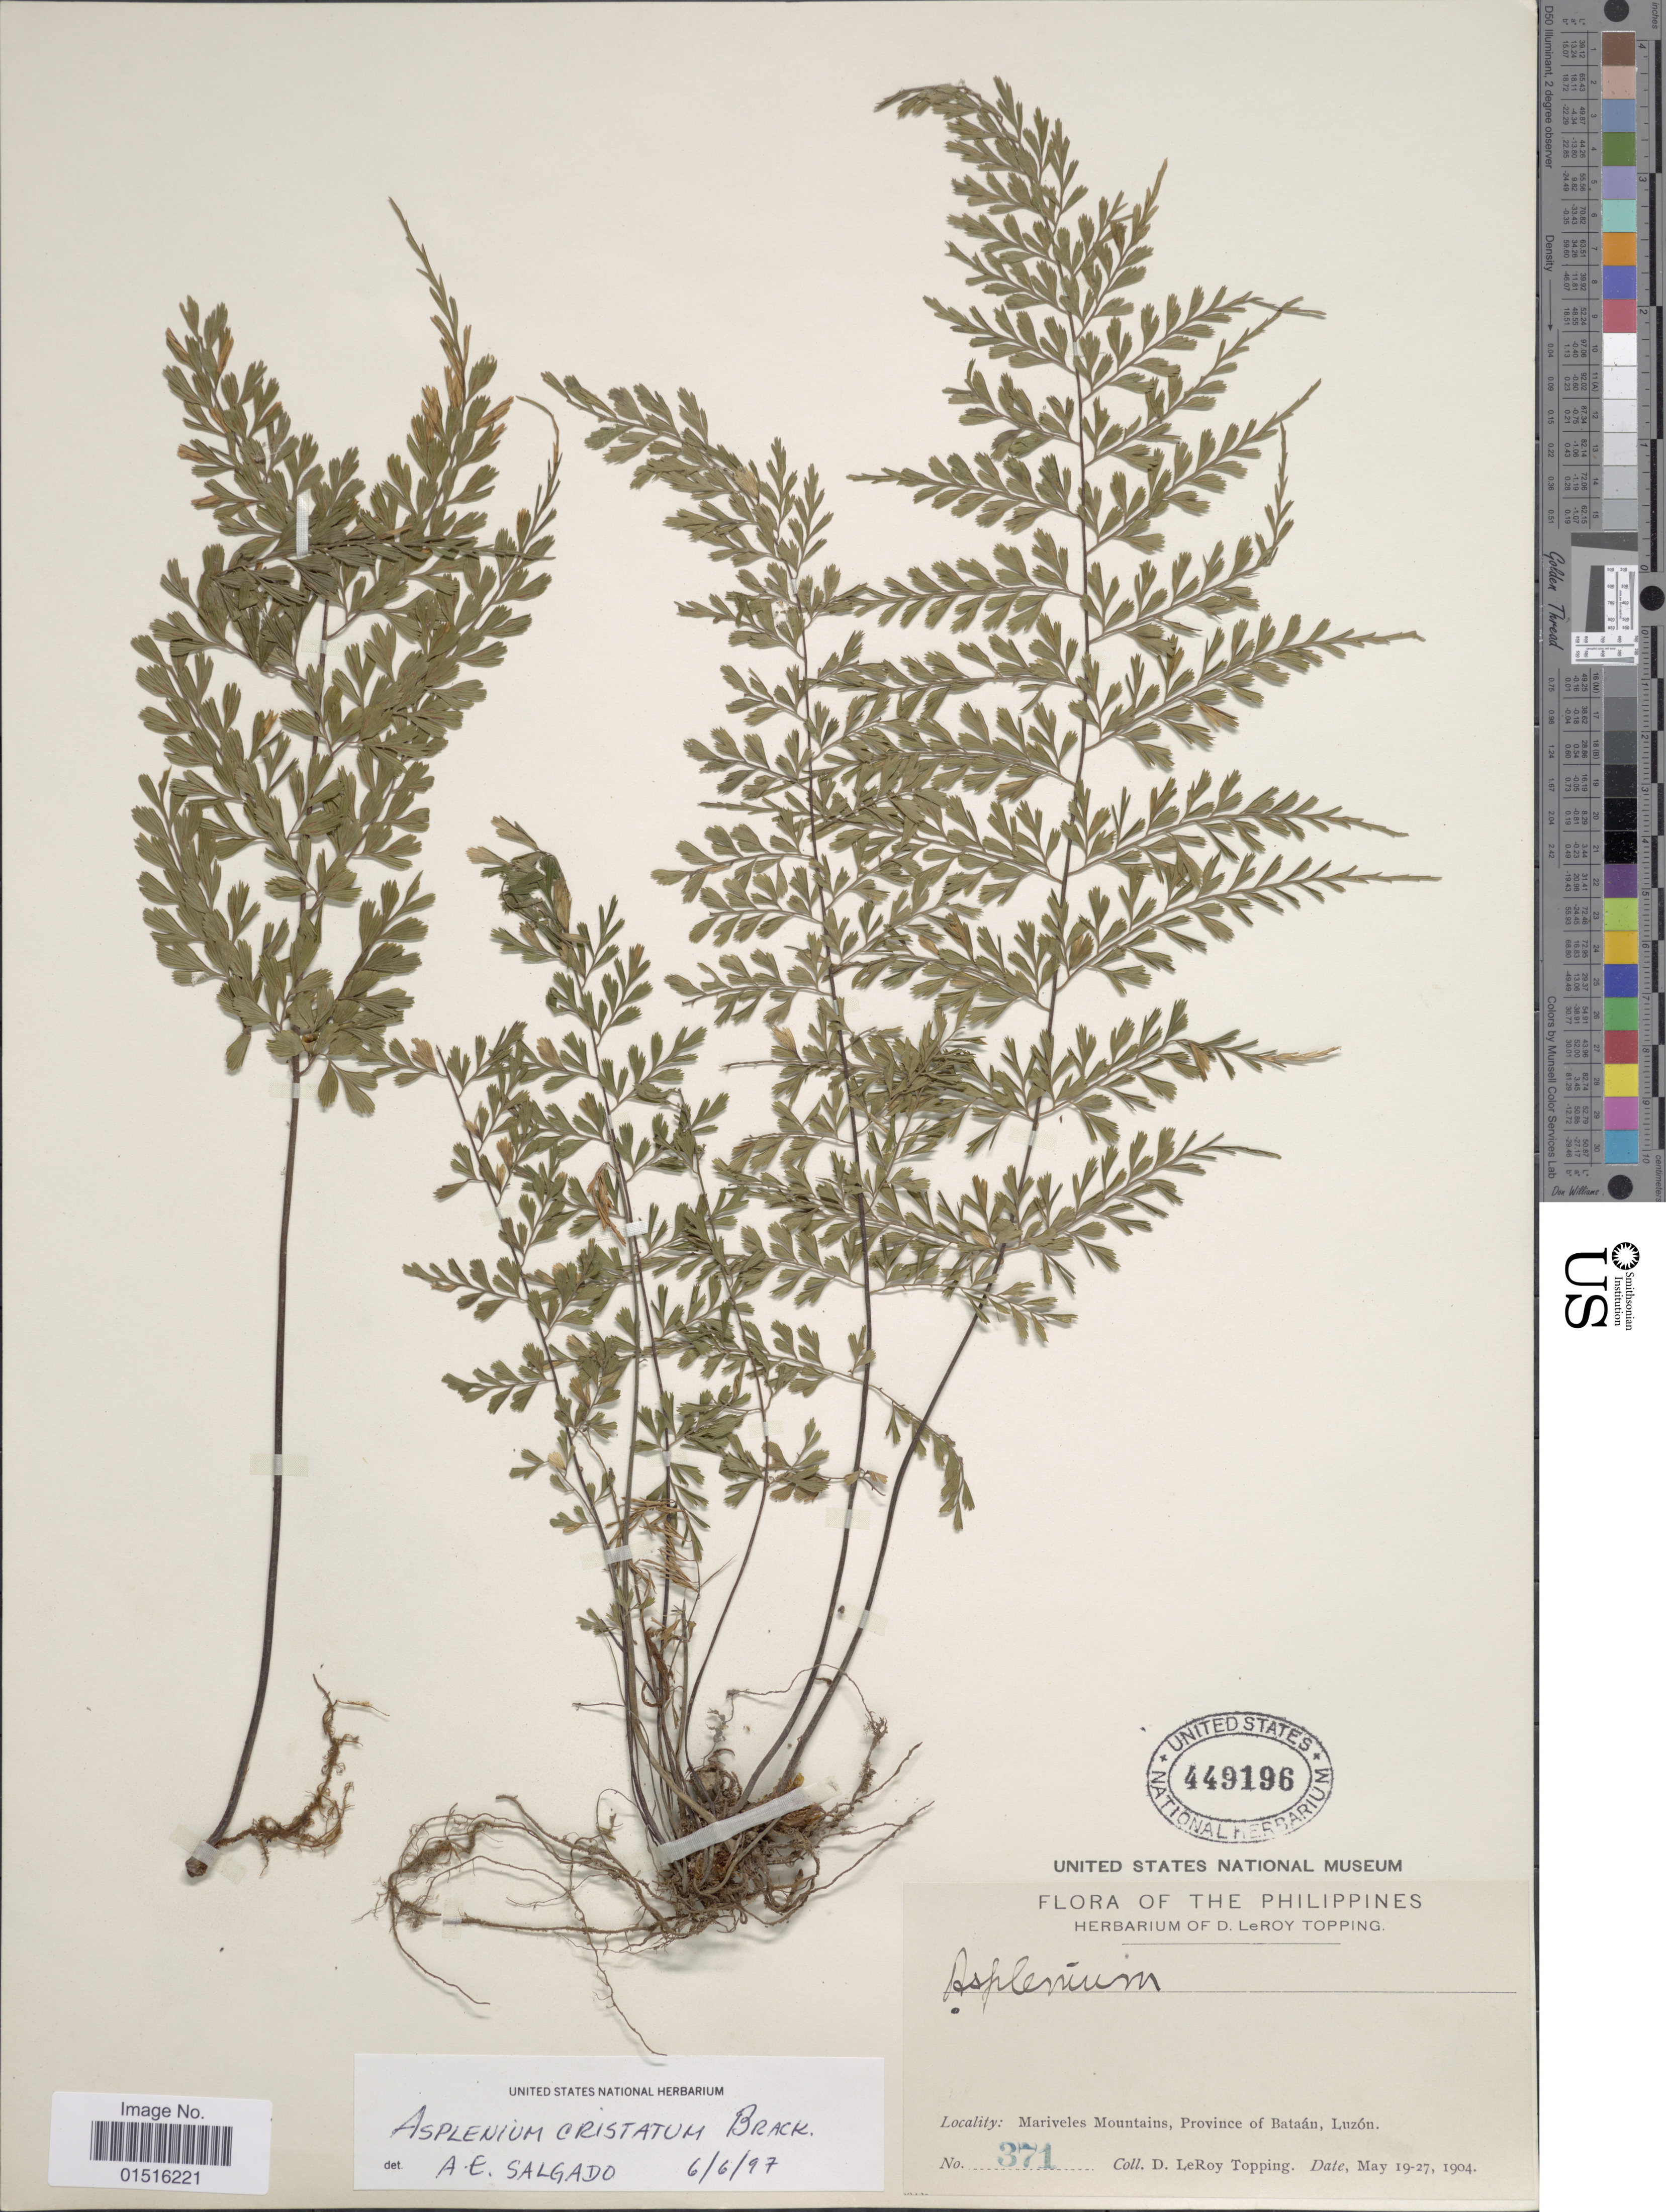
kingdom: Plantae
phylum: Tracheophyta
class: Polypodiopsida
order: Polypodiales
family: Aspleniaceae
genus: Asplenium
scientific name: Asplenium cristatum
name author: Lam.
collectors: D. L. Topping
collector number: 371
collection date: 1904-05-19/1904-05-27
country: Philippines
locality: Mariveles Mountains, Province of Bataan, Luzon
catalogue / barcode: US 449196